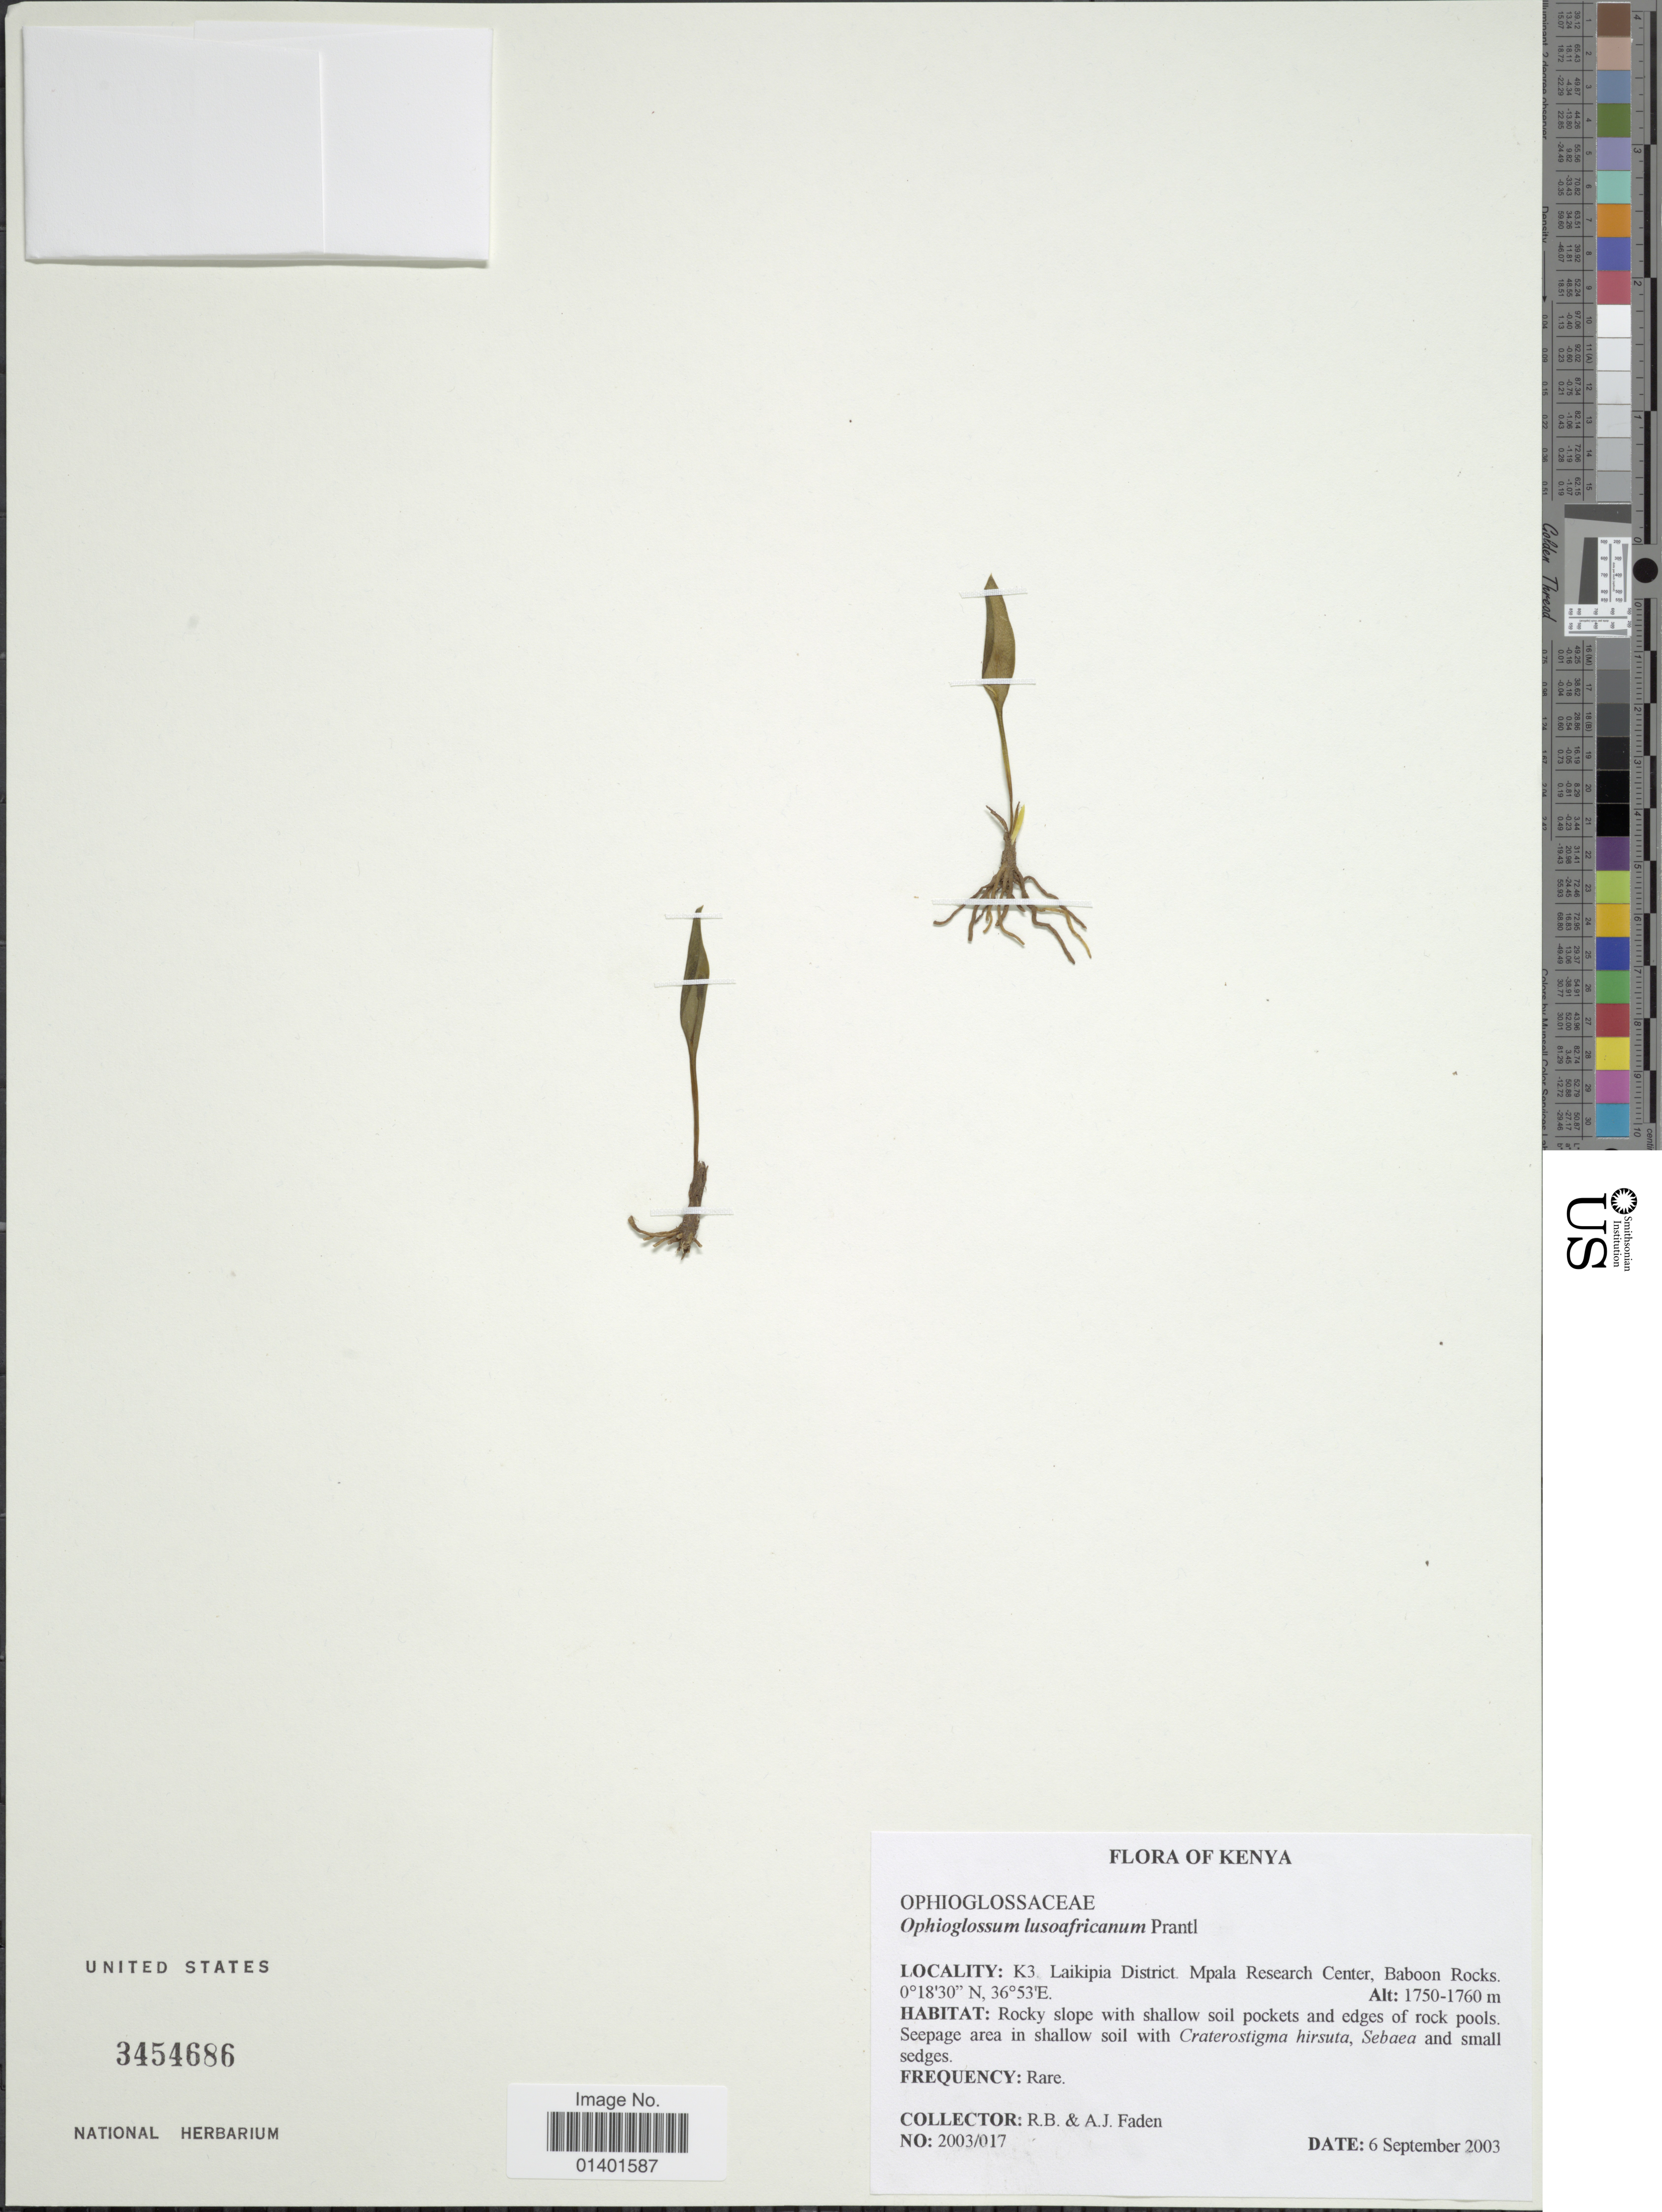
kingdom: Plantae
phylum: Tracheophyta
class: Polypodiopsida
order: Ophioglossales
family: Ophioglossaceae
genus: Ophioglossum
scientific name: Ophioglossum lusoafricanum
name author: Welw. ex Prantl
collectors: R. B. Faden & A. J. Faden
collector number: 2003/017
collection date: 2003-09-06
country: Kenya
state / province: Laikipia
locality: K3, Mpala Research Center, Baboon Rocks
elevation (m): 1750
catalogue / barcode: US 3454686